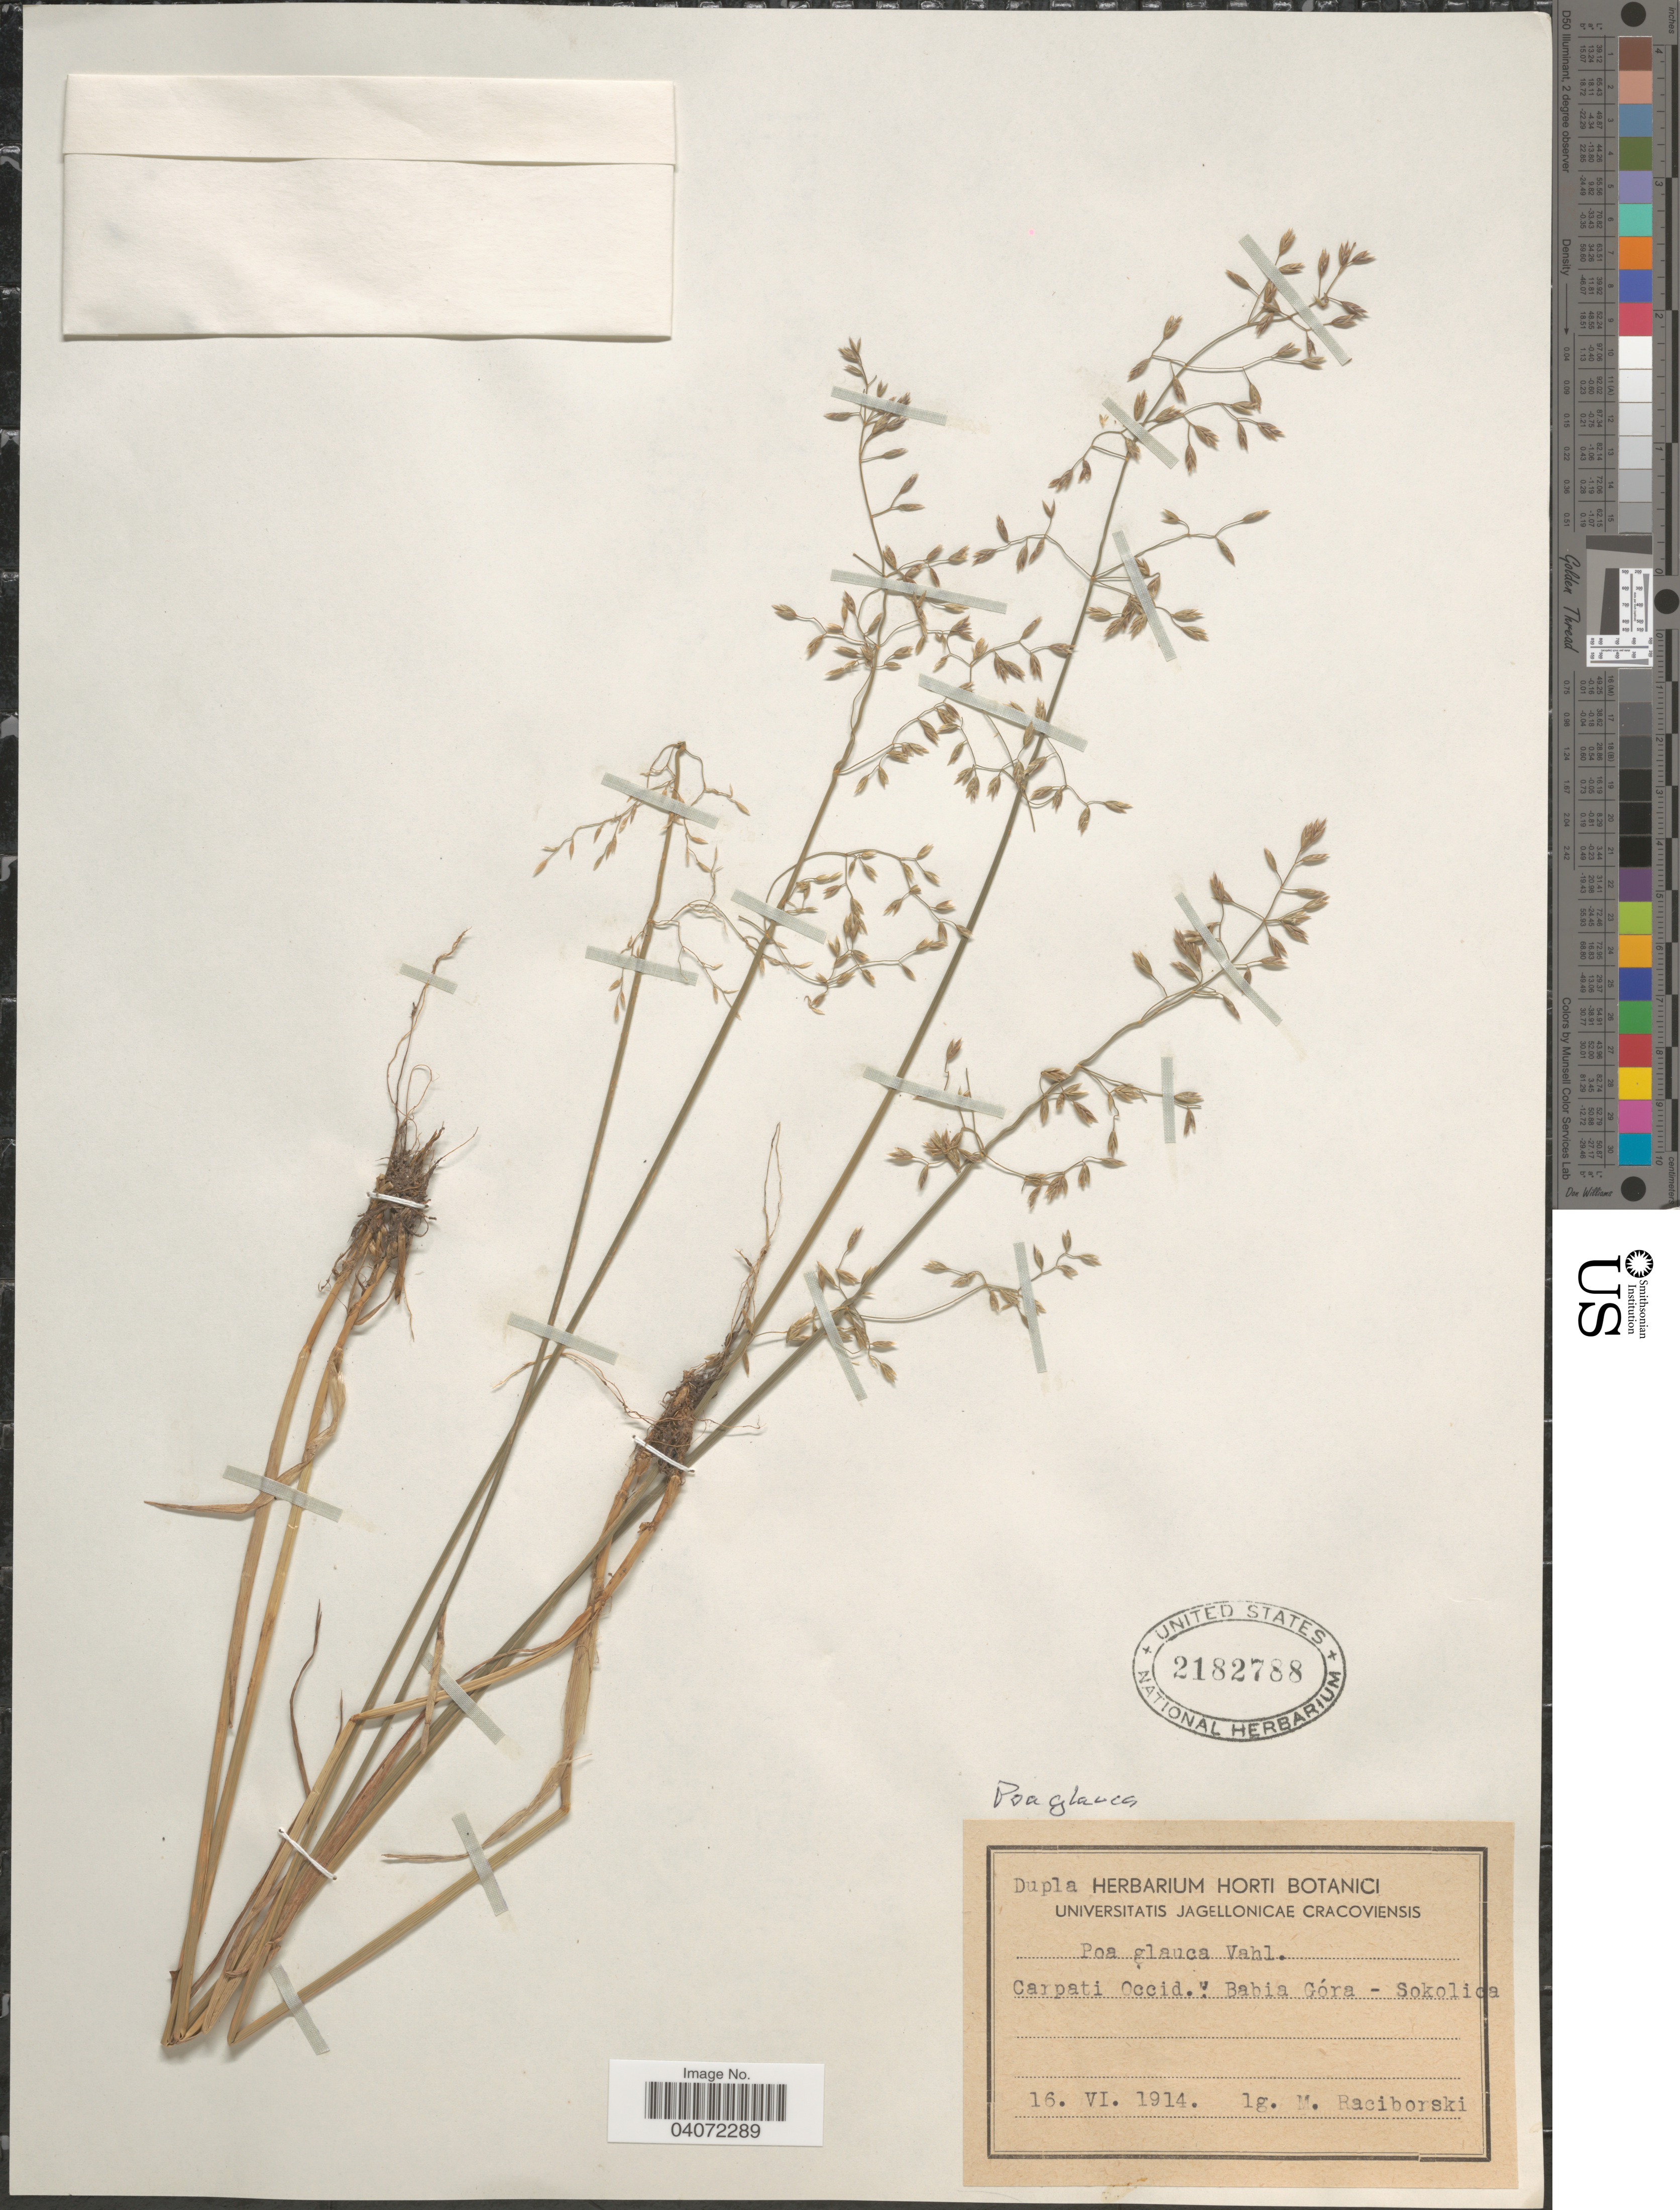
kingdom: Plantae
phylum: Tracheophyta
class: Liliopsida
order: Poales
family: Poaceae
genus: Poa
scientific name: Poa glauca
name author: Vahl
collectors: M. Raciborski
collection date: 1914-06-16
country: Poland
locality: Carpati Occid.: Babia Góra - Sokolica.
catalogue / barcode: US 2182788